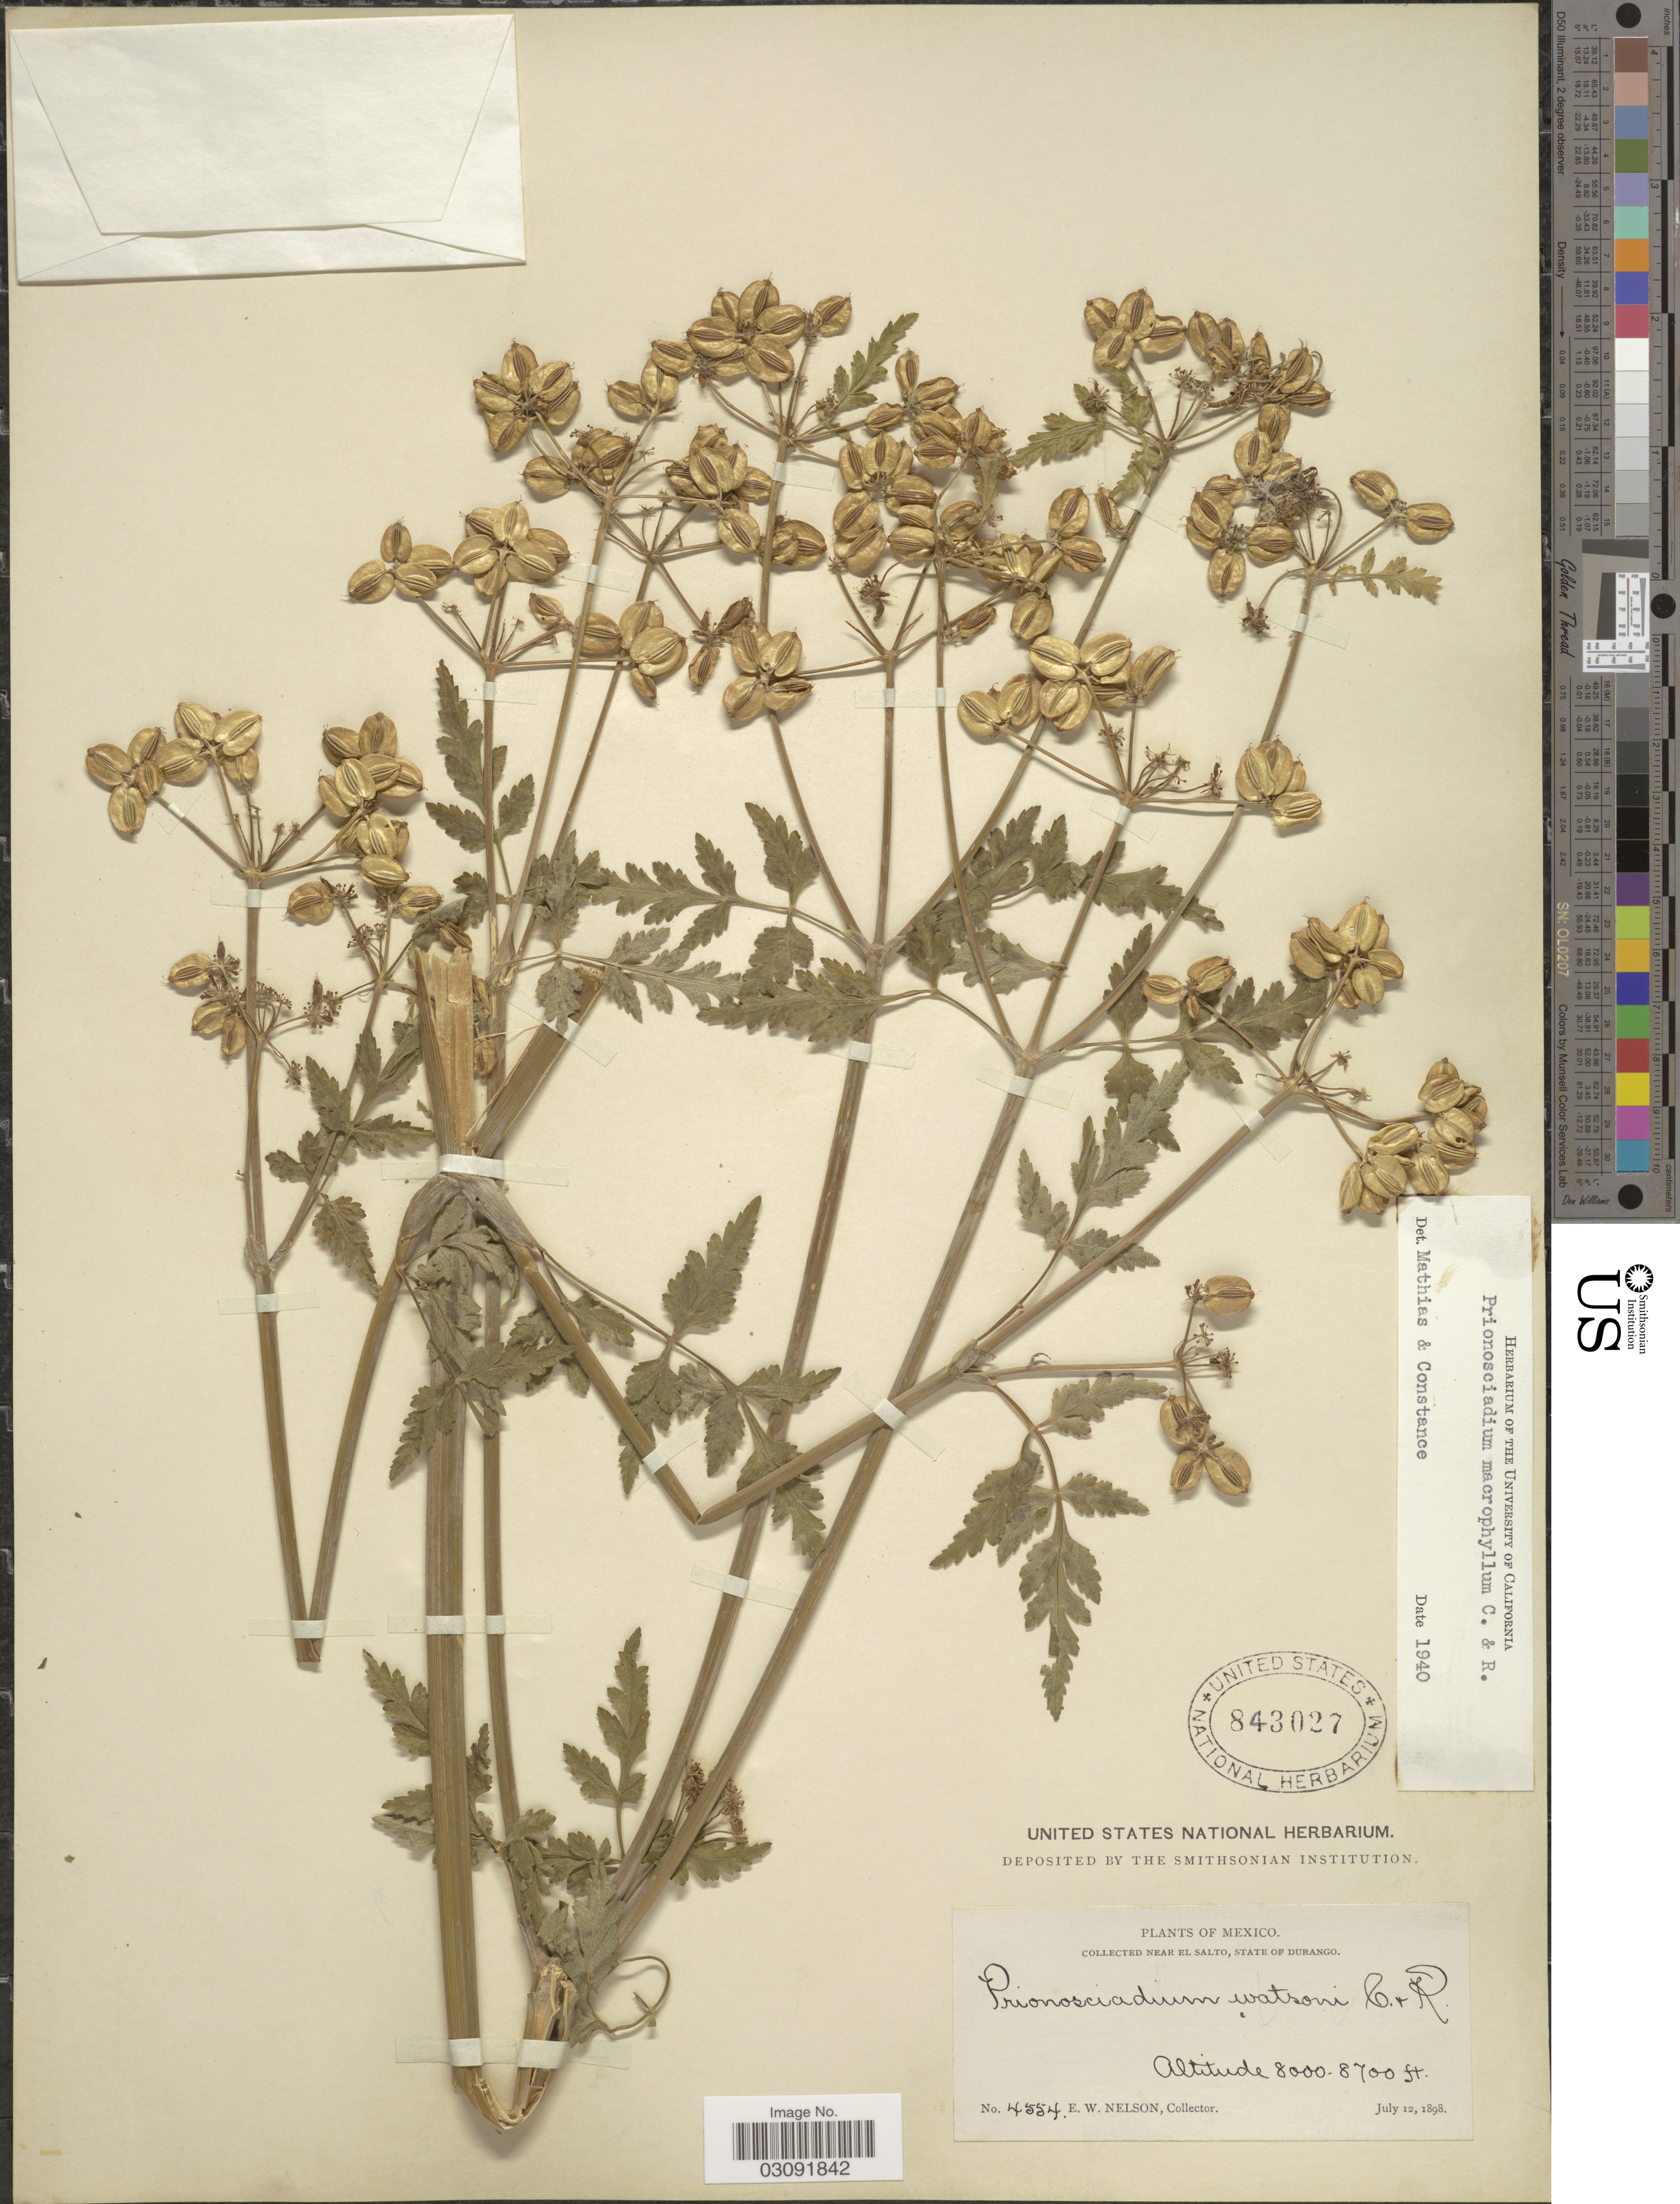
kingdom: Plantae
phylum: Tracheophyta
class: Magnoliopsida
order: Apiales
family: Apiaceae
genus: Prionosciadium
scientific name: Prionosciadium macrophyllum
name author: J.M. Coult. & Rose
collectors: E. W. Nelson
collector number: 4554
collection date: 1898-07-12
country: Mexico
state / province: Durango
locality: Near El Salto.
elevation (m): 2438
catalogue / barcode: US 843027